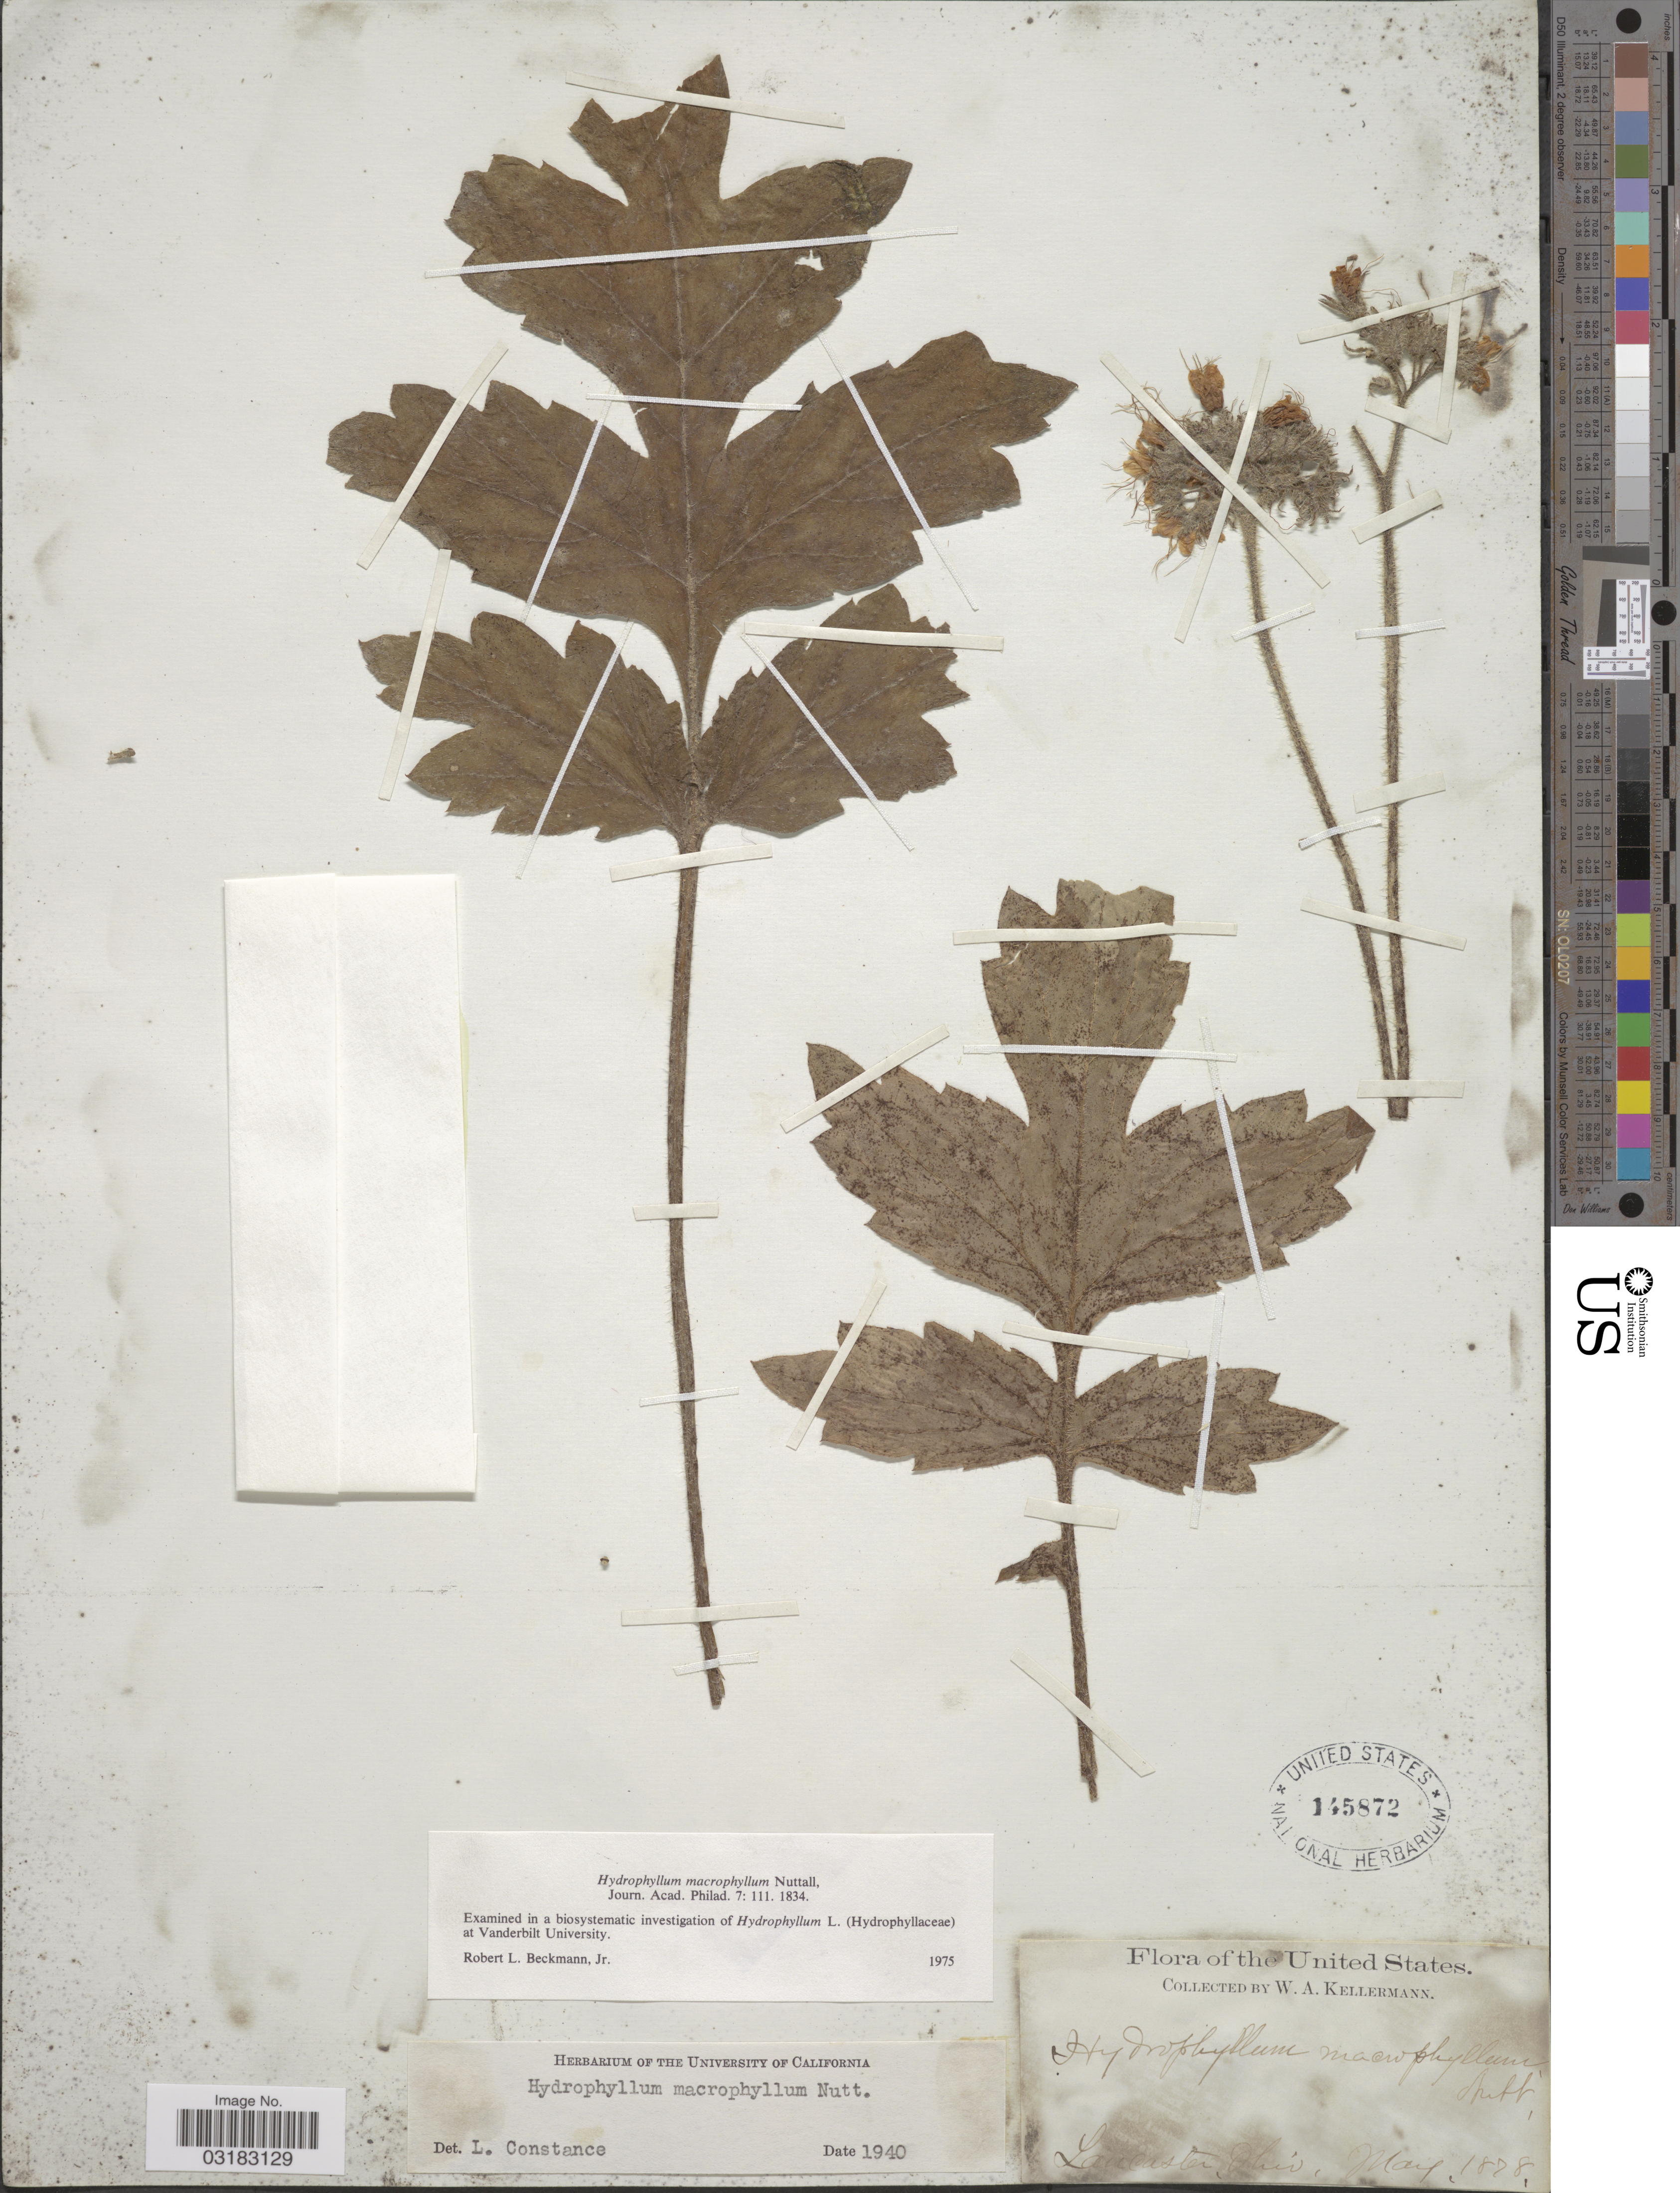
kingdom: Plantae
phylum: Tracheophyta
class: Magnoliopsida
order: Boraginales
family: Hydrophyllaceae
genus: Hydrophyllum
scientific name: Hydrophyllum macrophyllum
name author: Nutt.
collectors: W. A. Kellermann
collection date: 1878-05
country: United States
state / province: Ohio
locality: Lancaster.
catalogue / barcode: US 145872